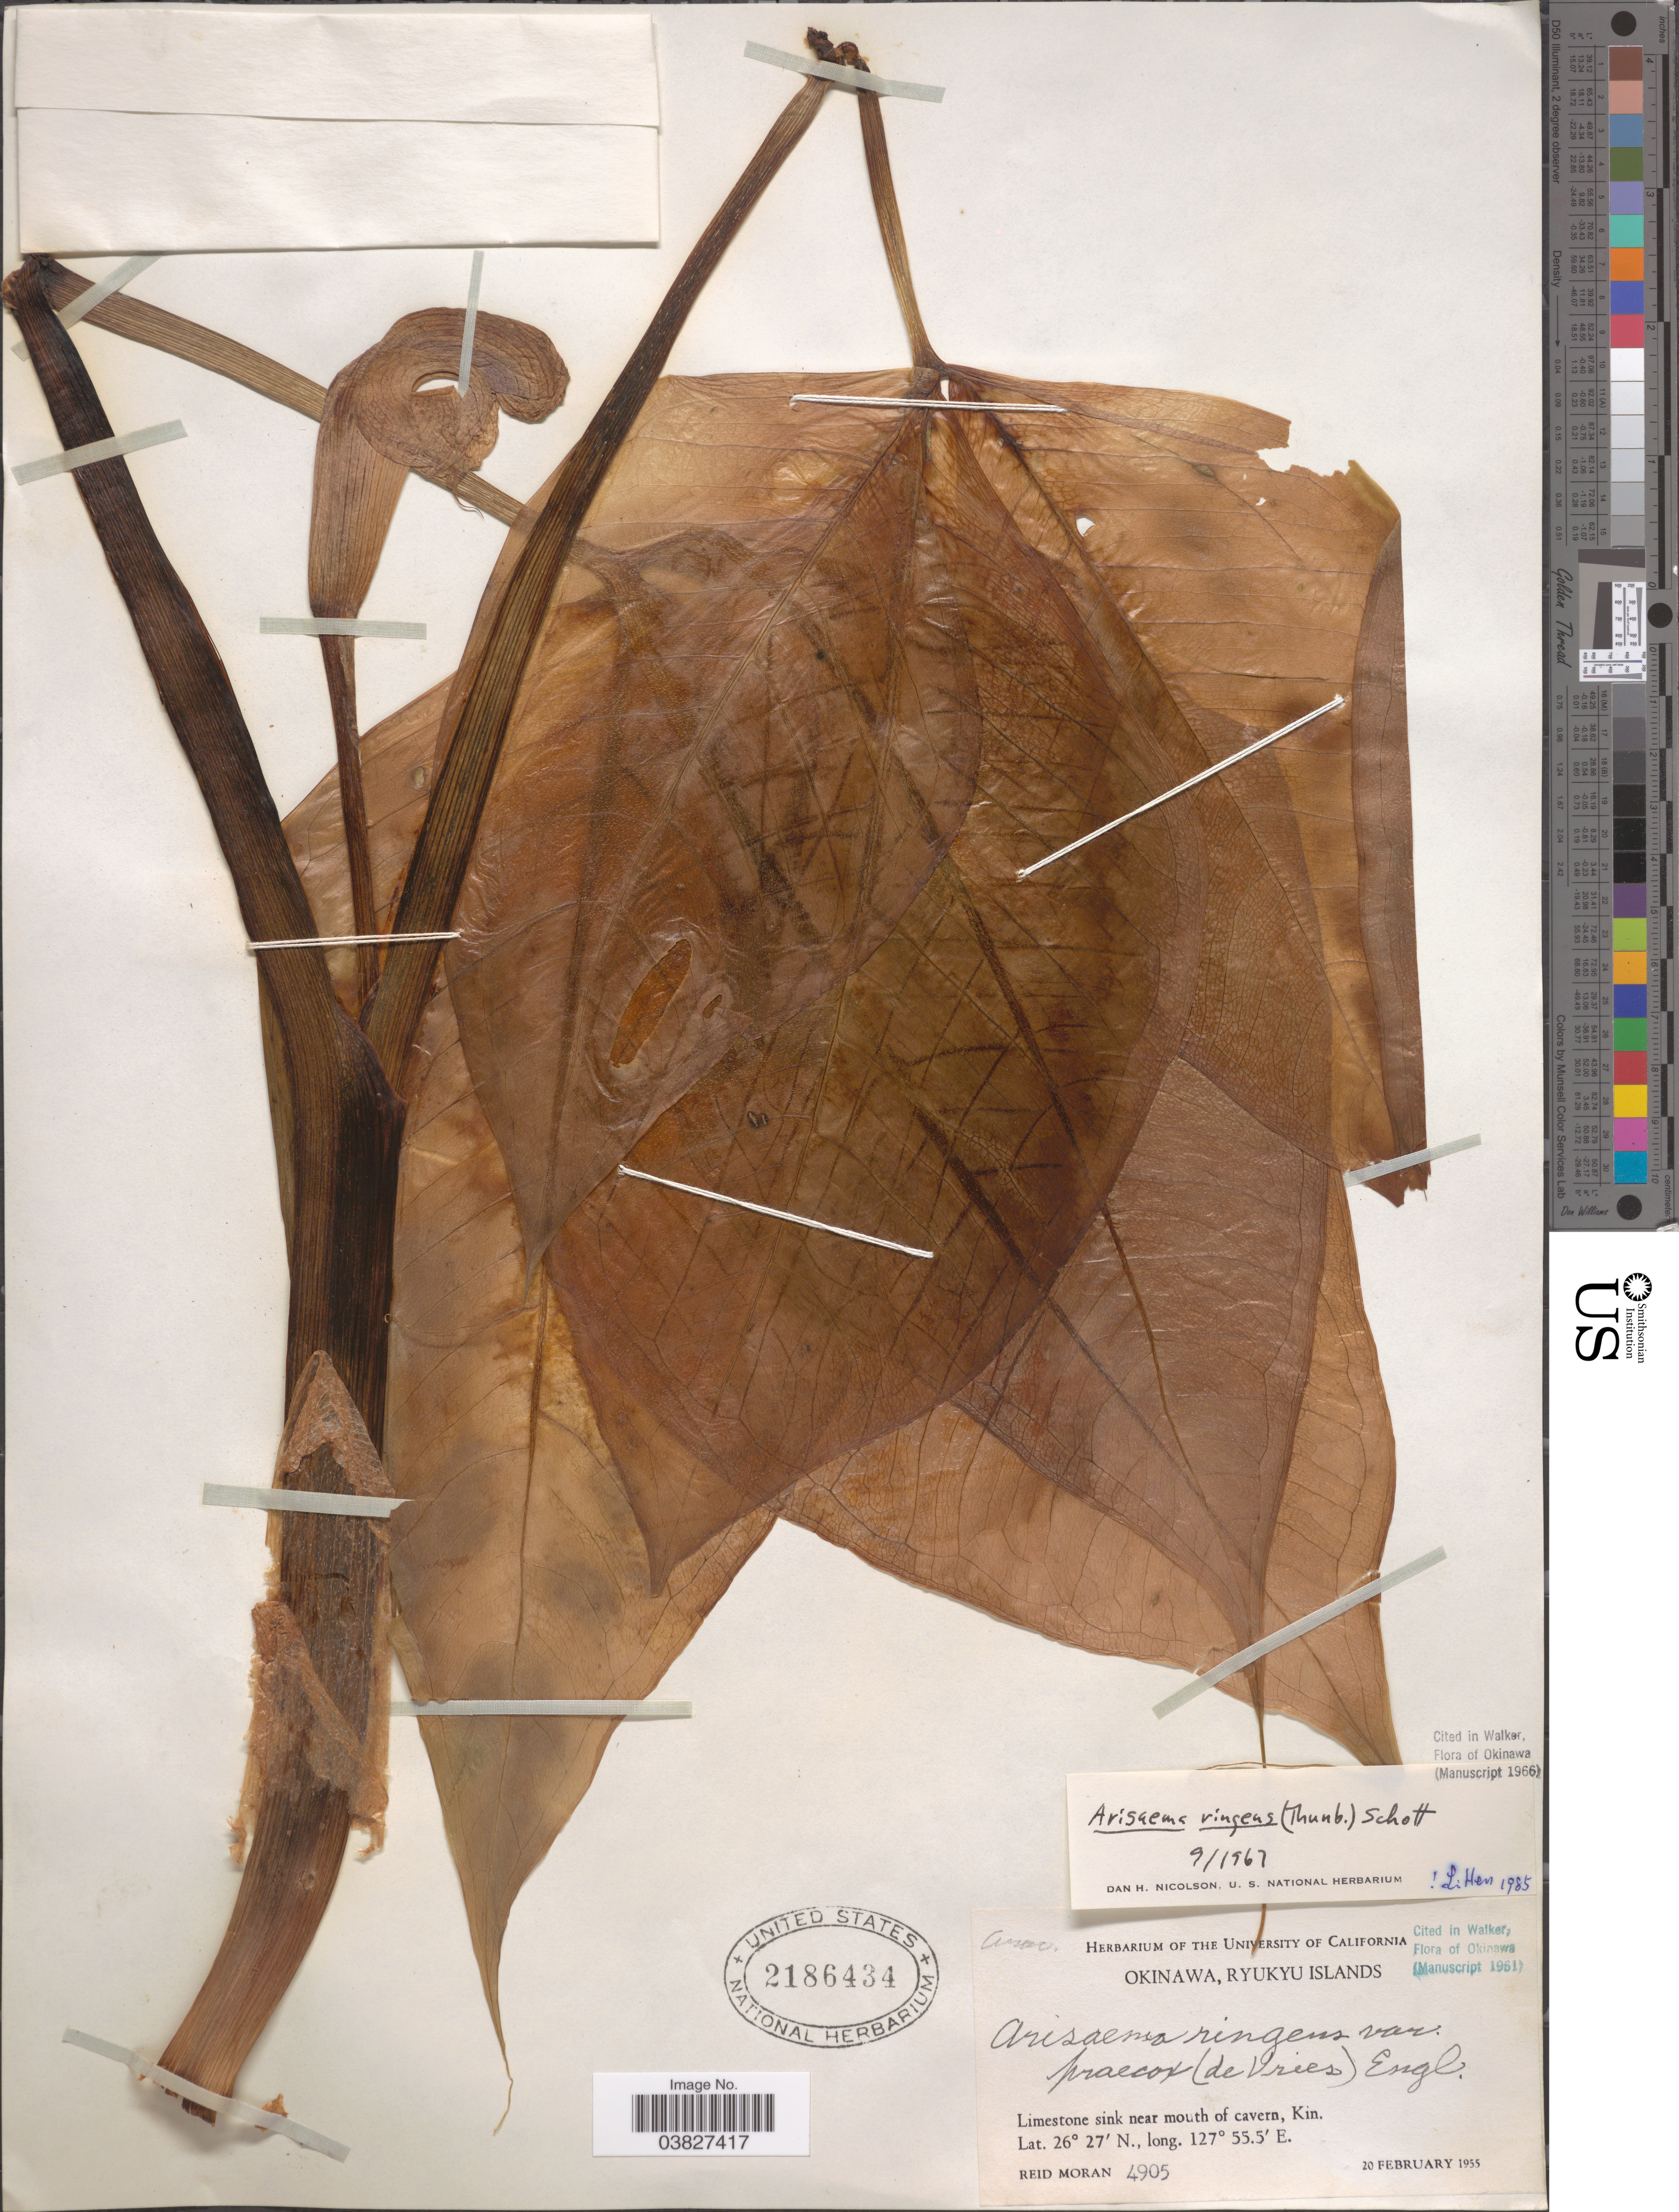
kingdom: Plantae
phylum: Tracheophyta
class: Liliopsida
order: Alismatales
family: Araceae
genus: Arisaema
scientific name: Arisaema ringens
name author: (Thunb.) Schott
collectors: R. Moran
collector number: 4905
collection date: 1955-02-20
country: Japan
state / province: Okinawa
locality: Ryukyu Islands. Limestone sink near mouth of cavern, Kin.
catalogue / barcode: US 2186434